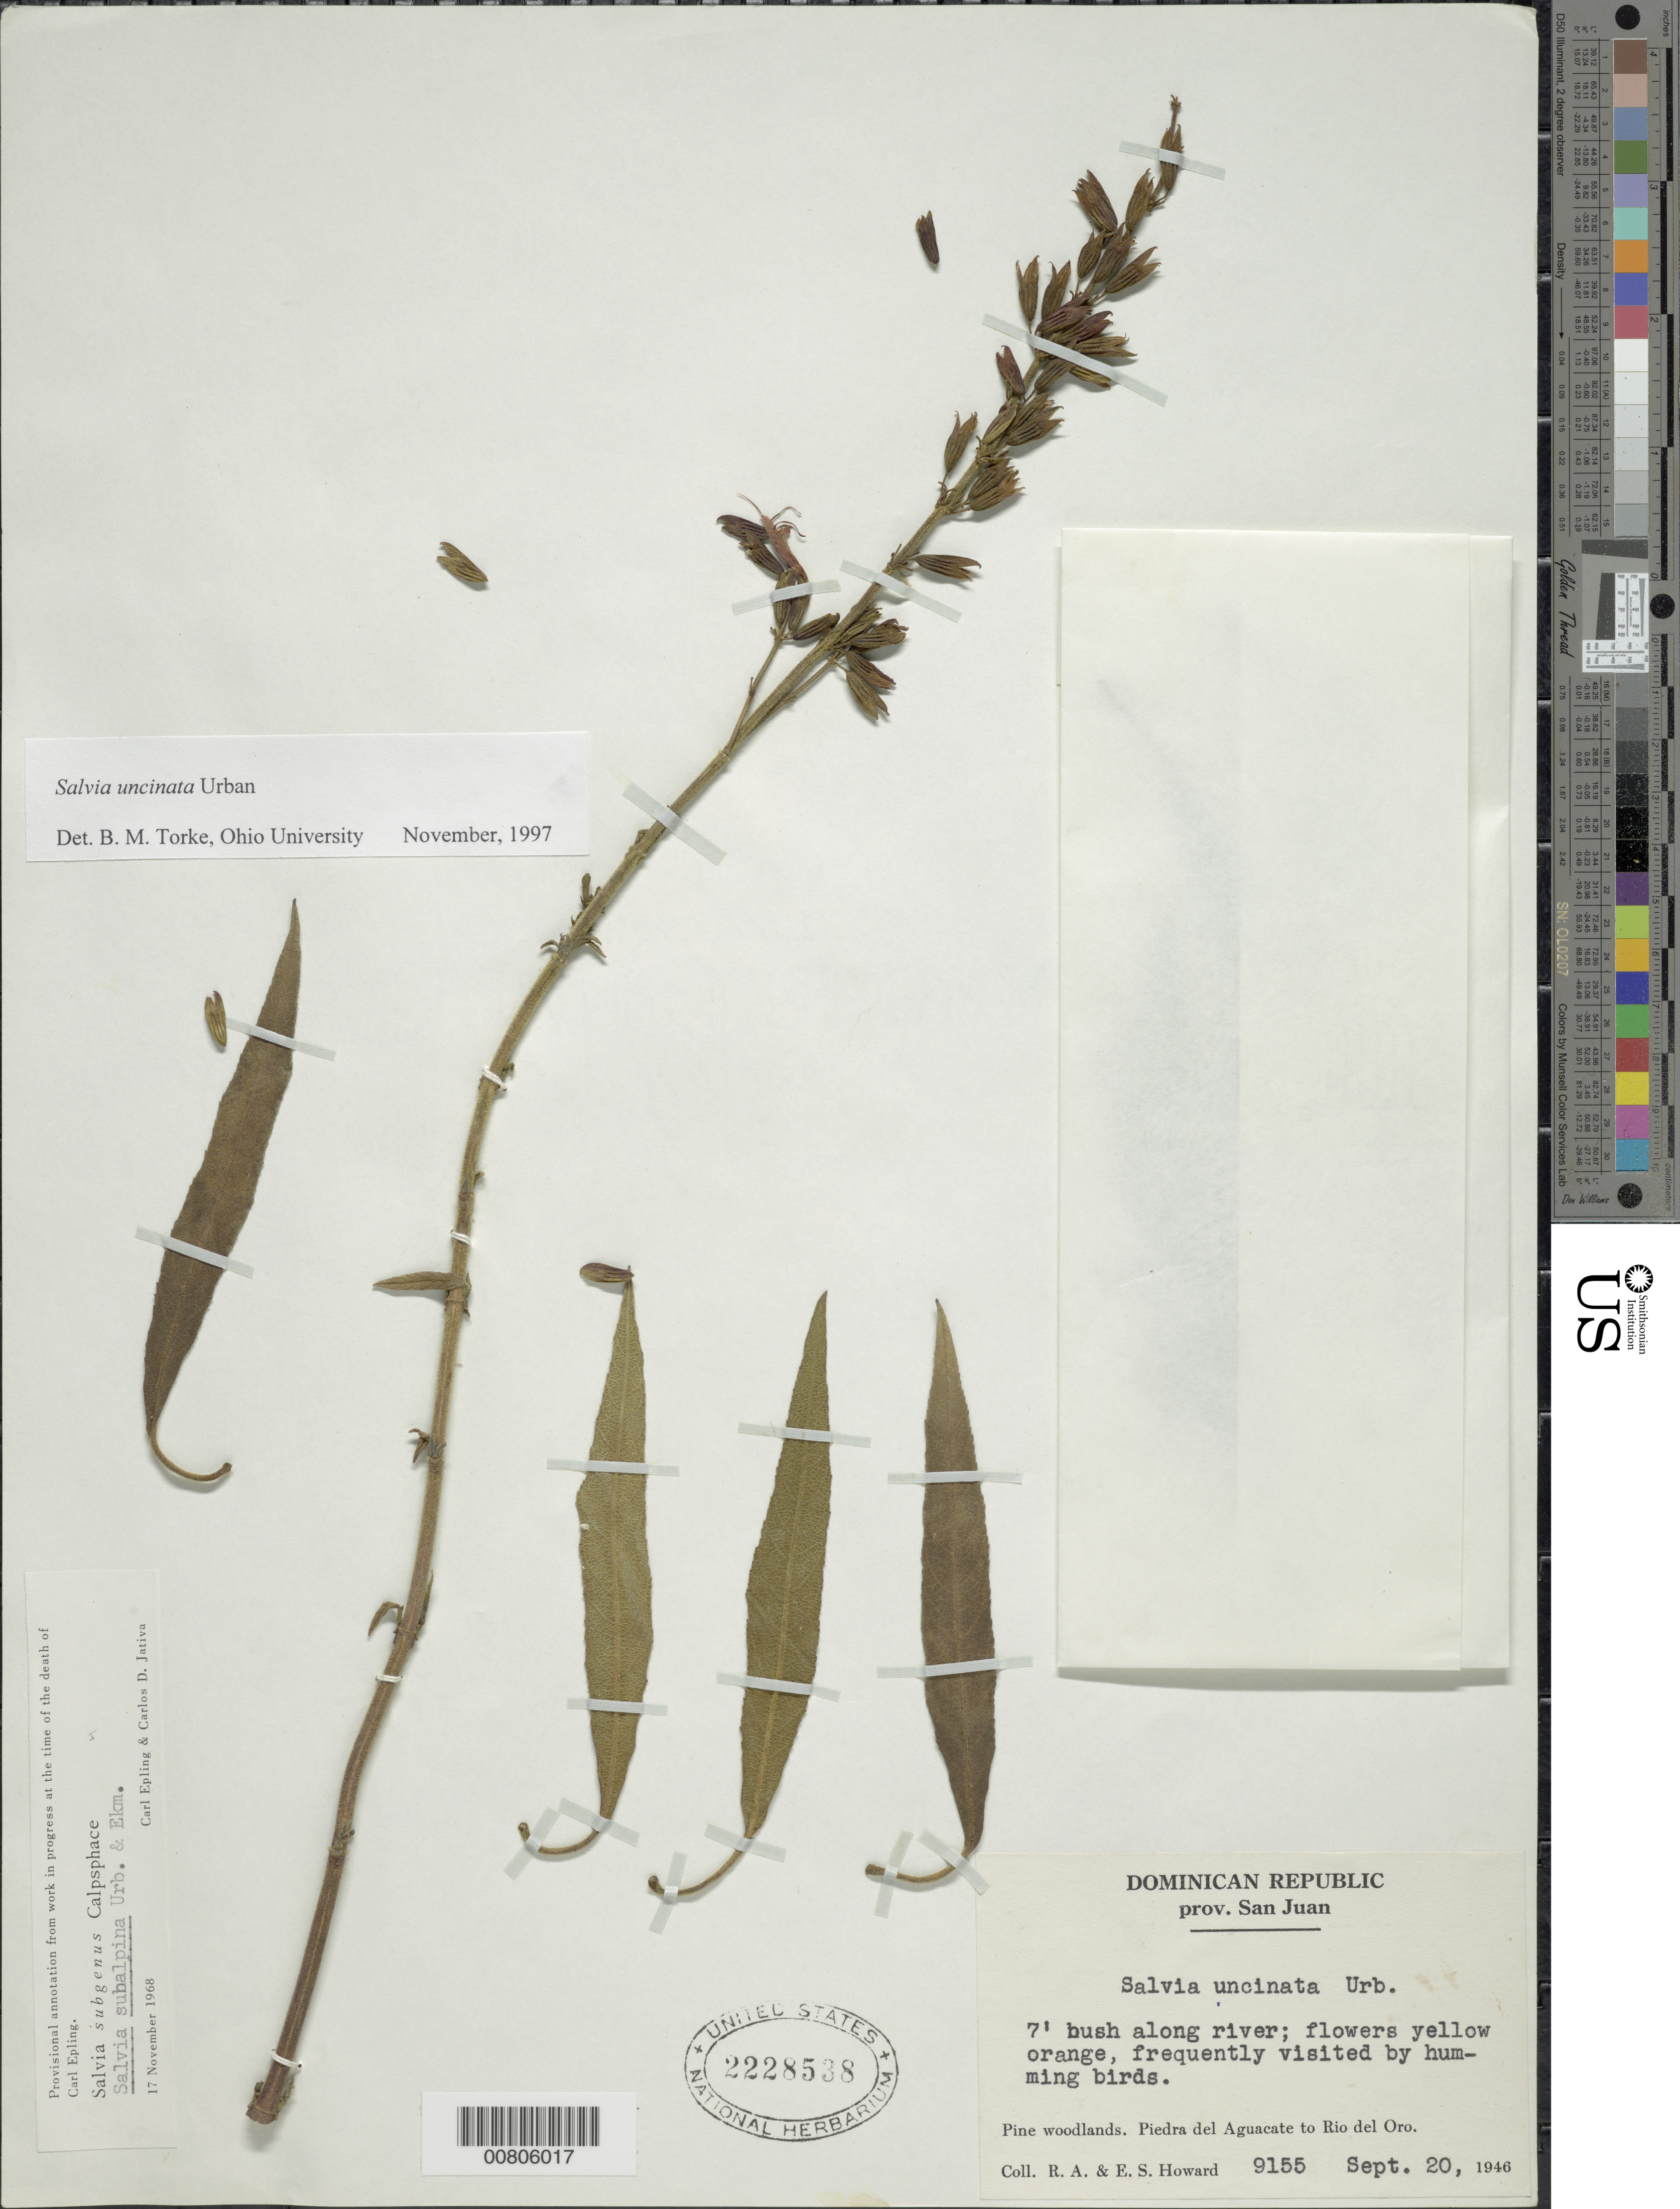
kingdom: Plantae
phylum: Tracheophyta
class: Magnoliopsida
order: Lamiales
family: Lamiaceae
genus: Salvia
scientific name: Salvia uncinata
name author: Urb.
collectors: R. A. Howard & E. S. Howard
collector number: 9155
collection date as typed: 20 Sep 1946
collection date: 1946-09-20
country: Dominican Republic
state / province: San Juan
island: Hispaniola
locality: Piedra del Aguacate to Rio del Oro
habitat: Along river in pine woodlands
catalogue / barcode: US 2228538